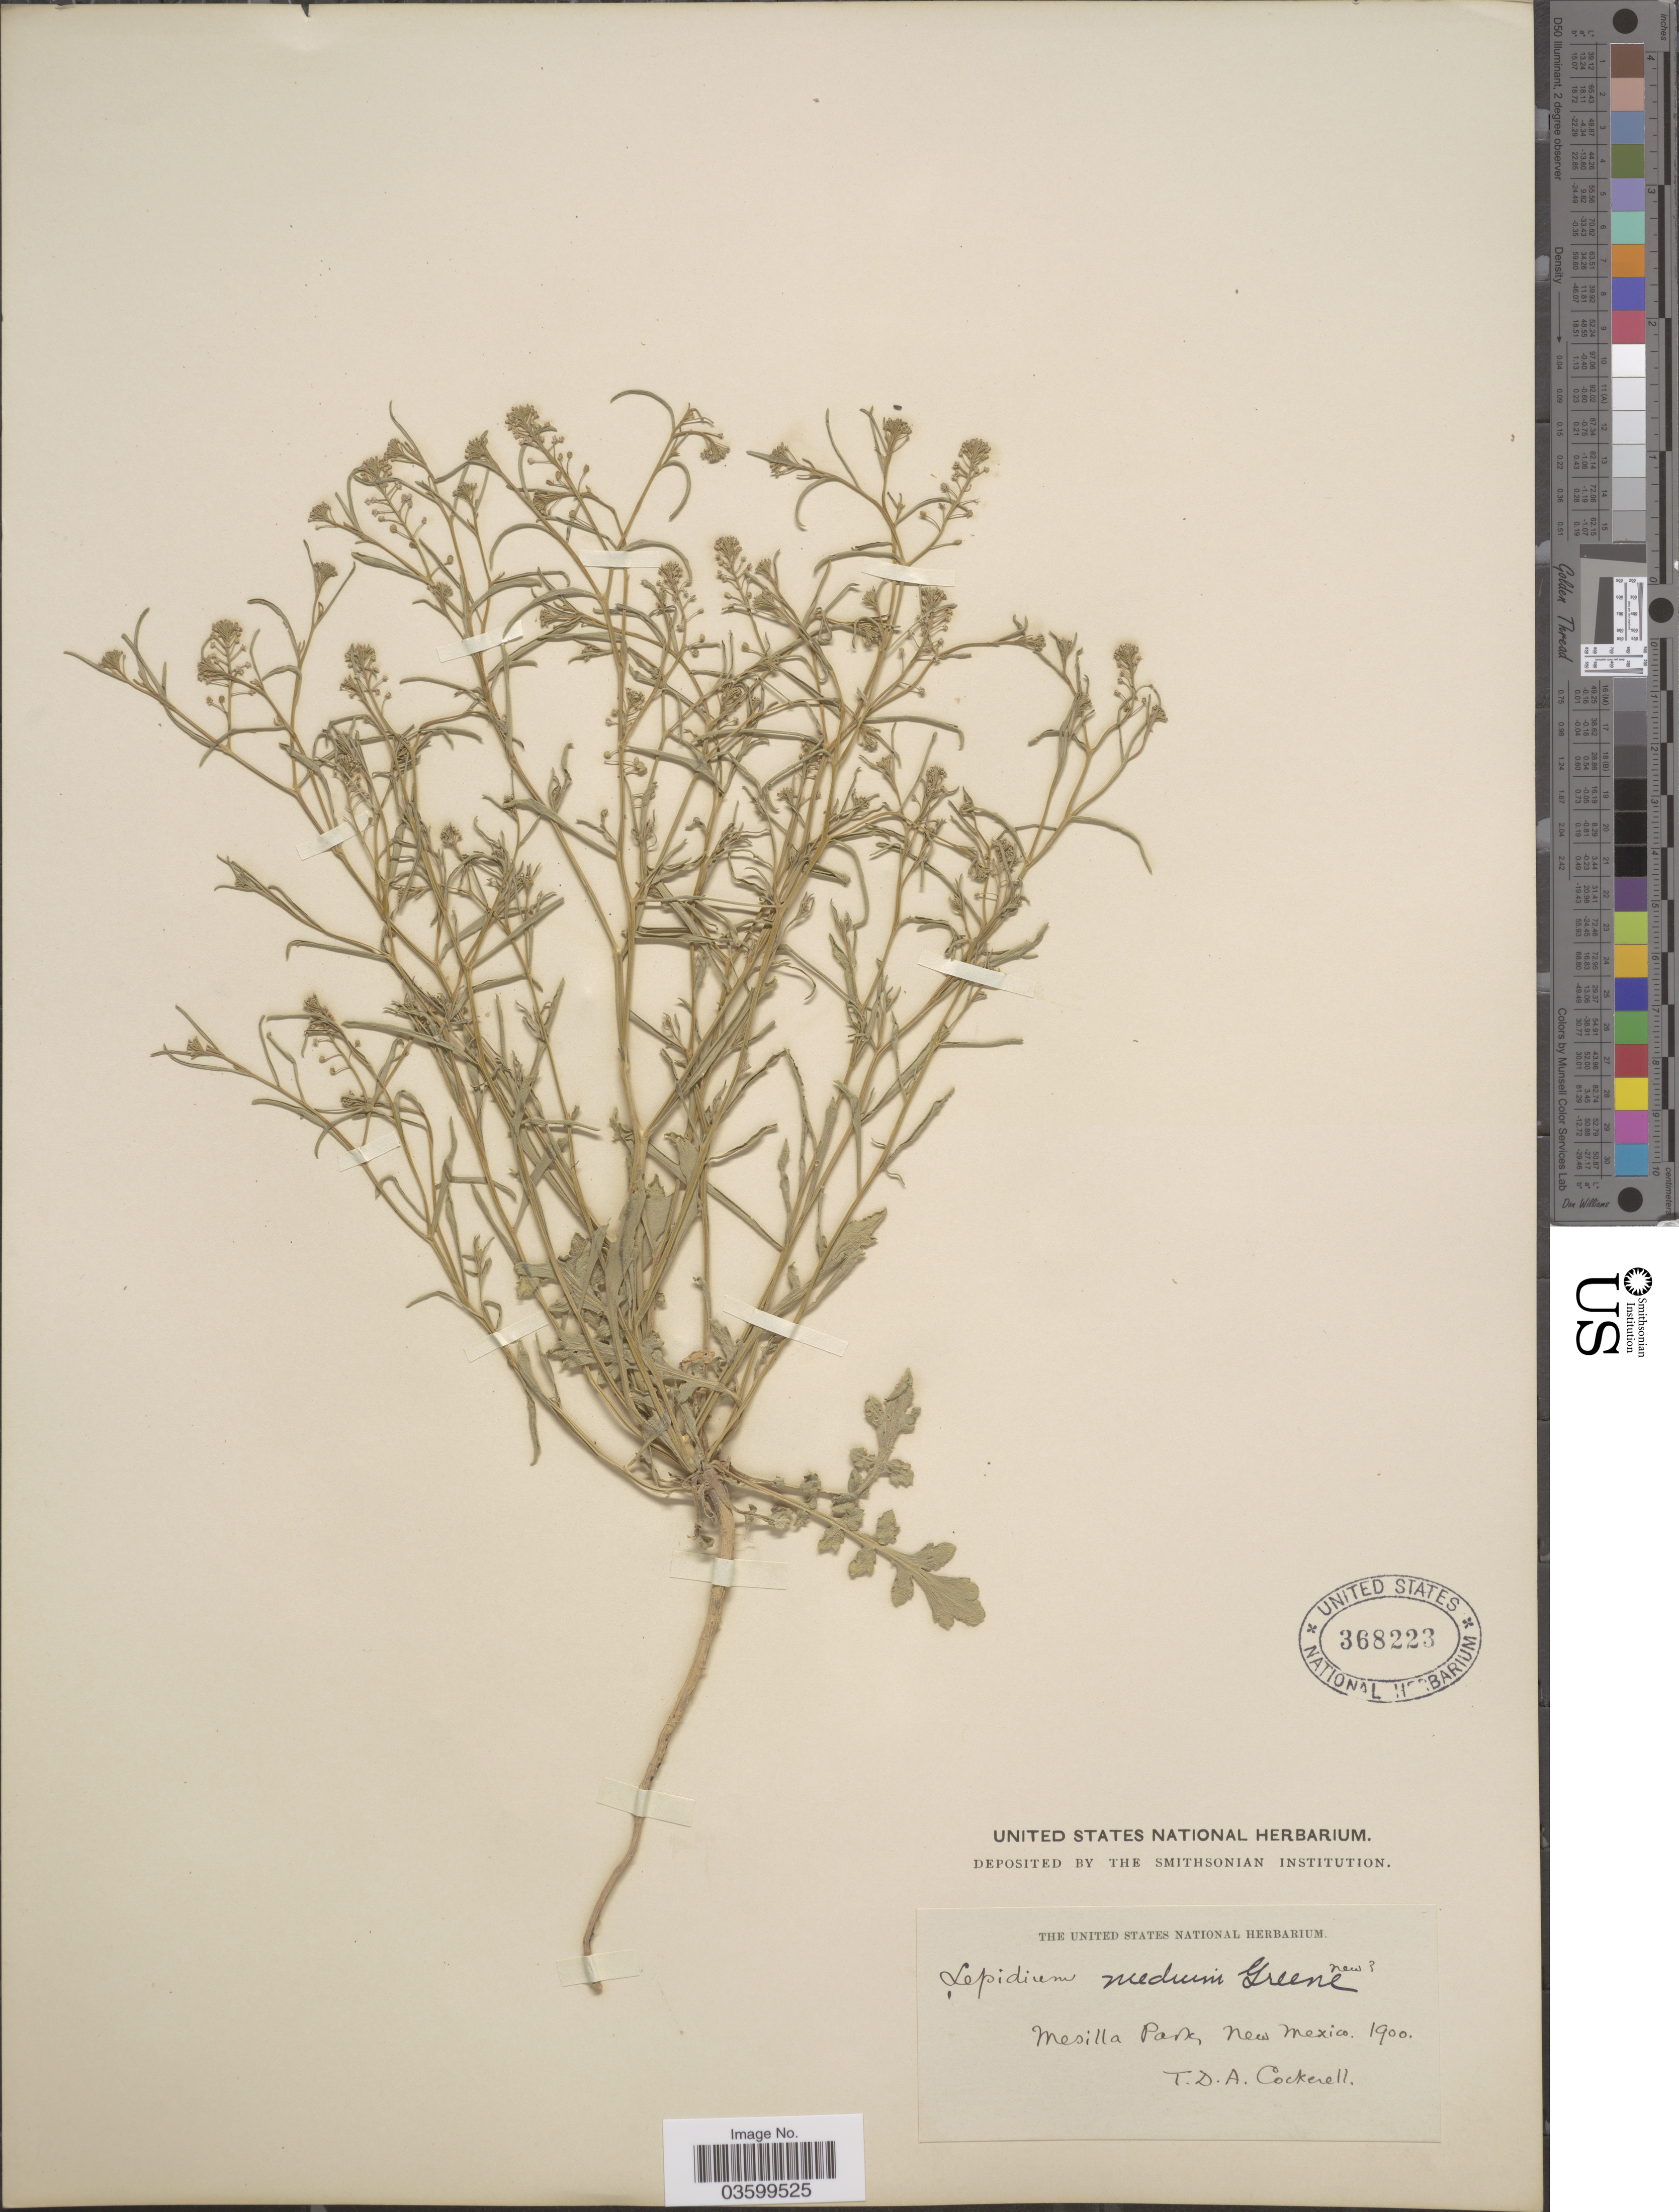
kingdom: Plantae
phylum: Tracheophyta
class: Magnoliopsida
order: Brassicales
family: Brassicaceae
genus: Lepidium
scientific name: Lepidium glaucum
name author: Greene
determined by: Al-Shehbaz, I. A., (MO), Missouri Botanical Garden (UNITED STATES)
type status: Isotype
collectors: T. Cockerell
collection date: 1900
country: United States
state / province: New Mexico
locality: Mesilla Park.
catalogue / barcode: US 368223